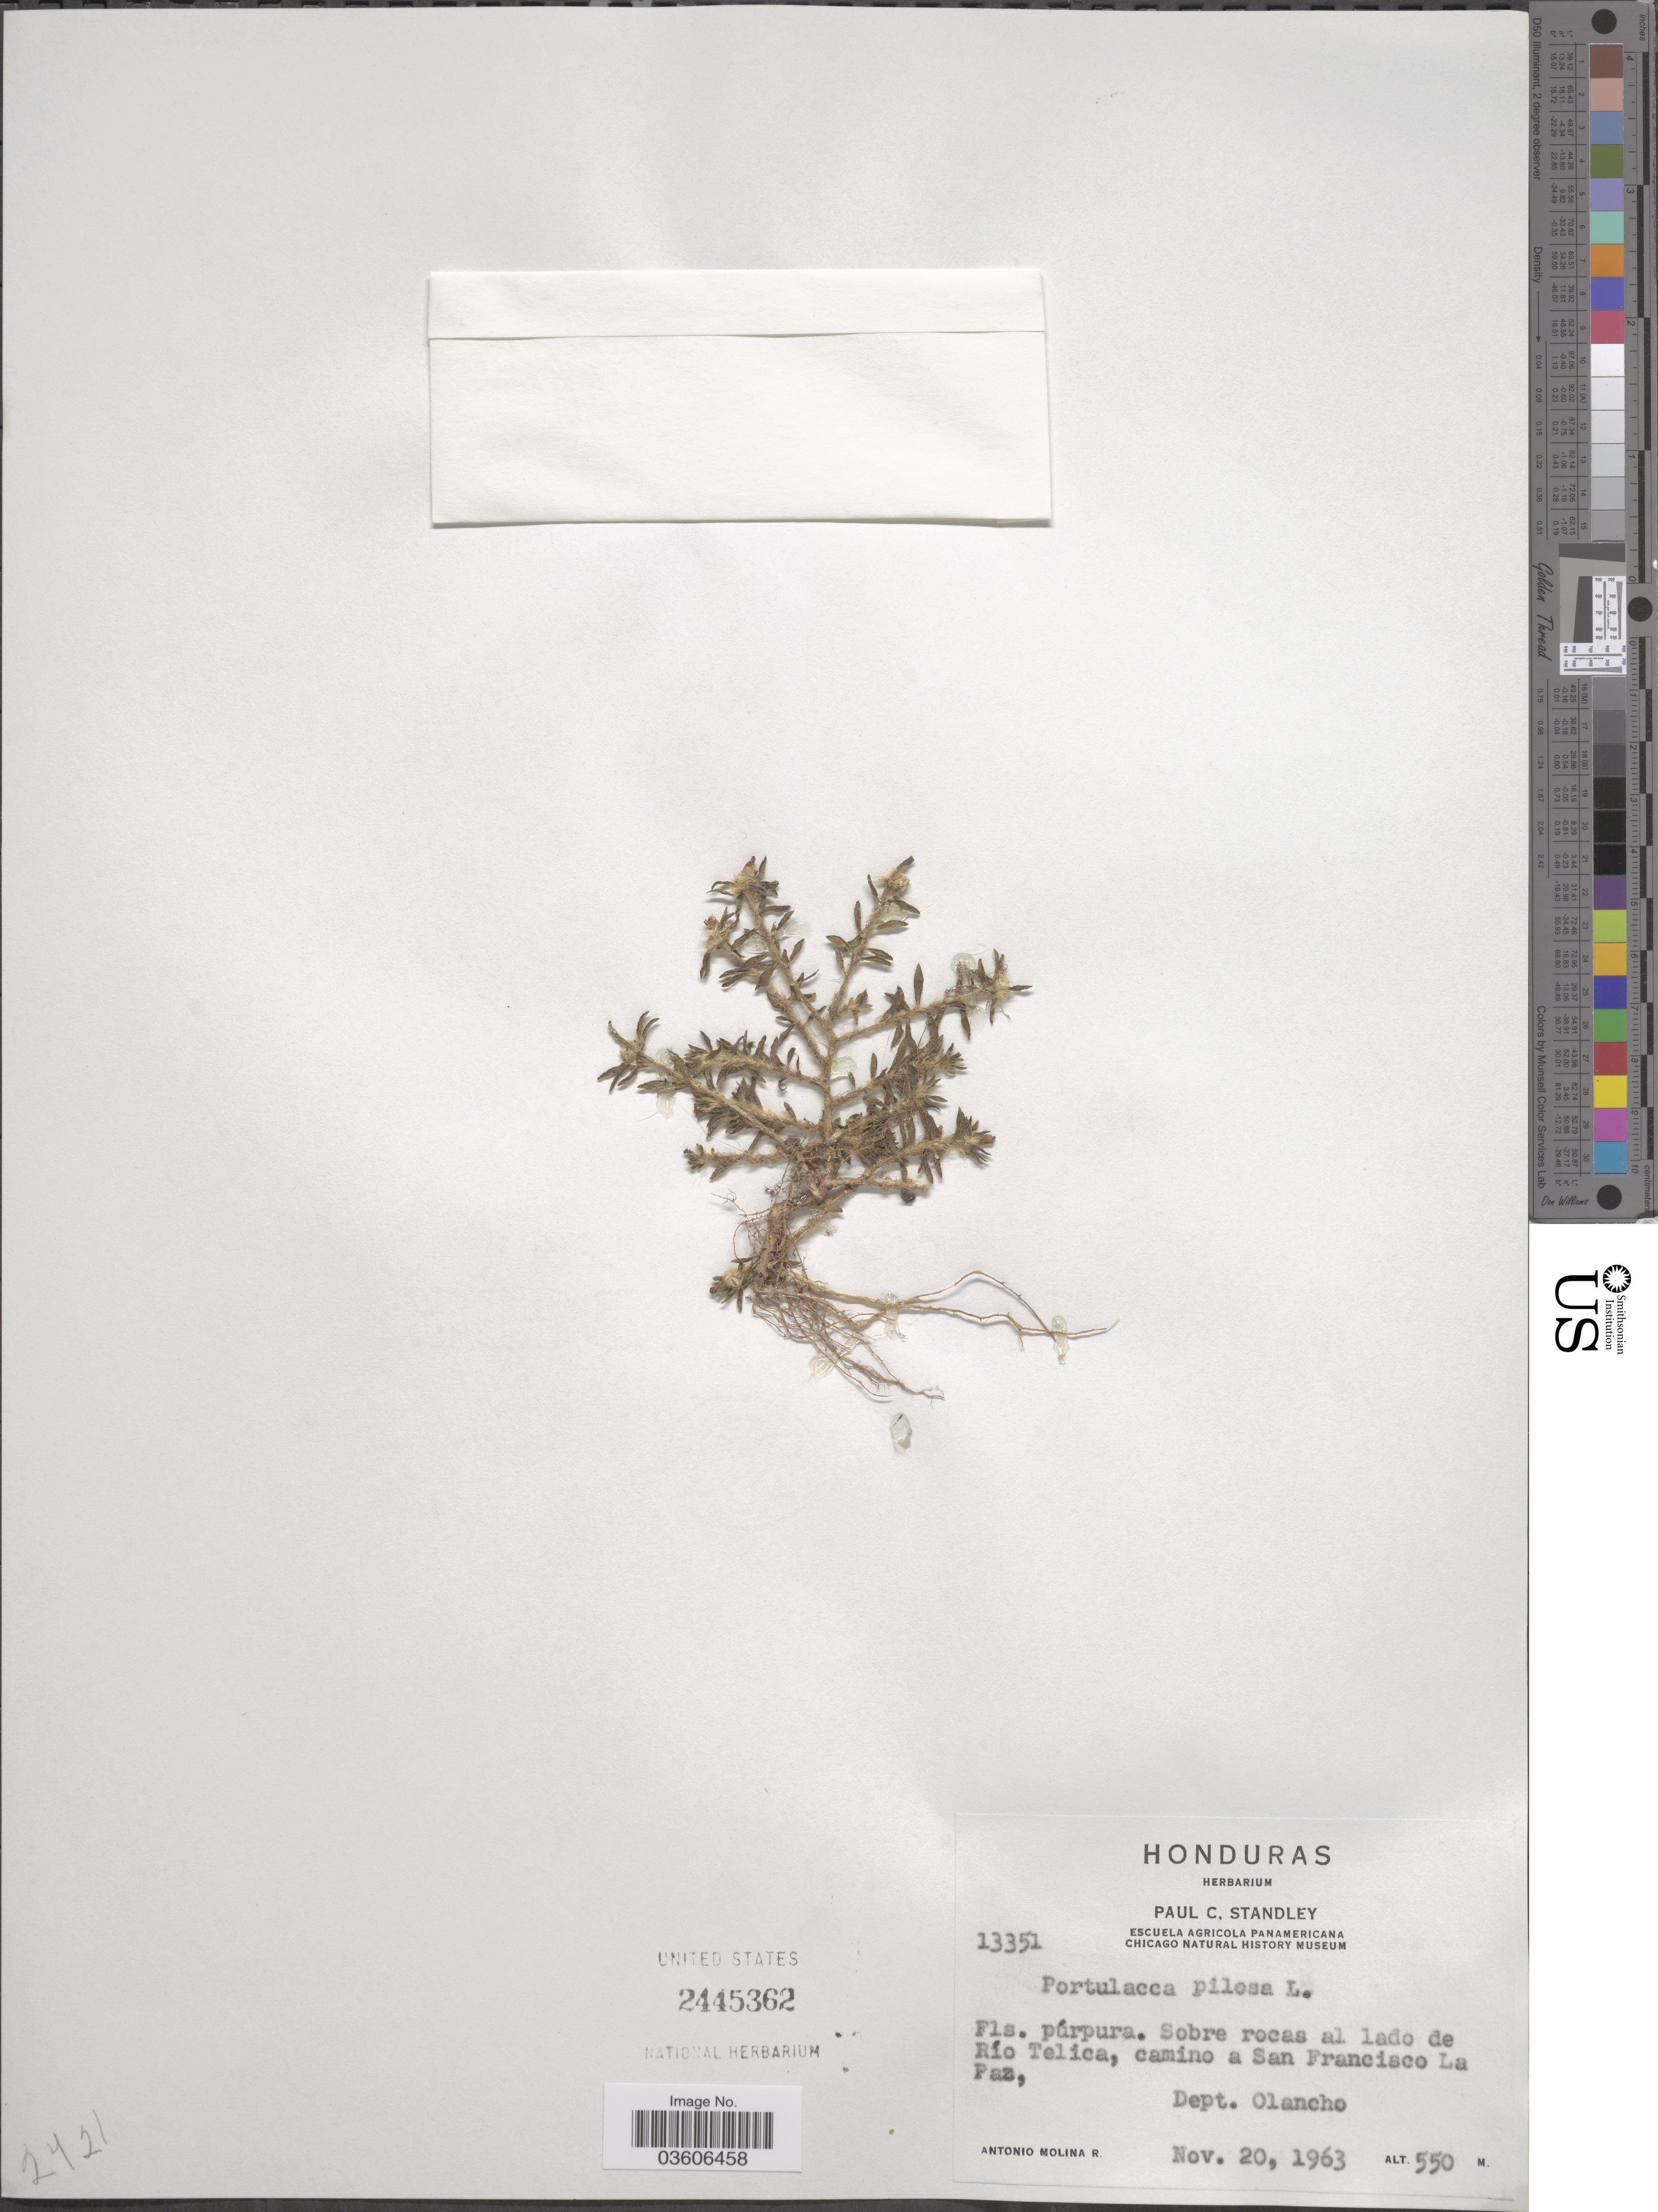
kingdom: Plantae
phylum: Tracheophyta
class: Magnoliopsida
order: Caryophyllales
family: Portulacaceae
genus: Portulaca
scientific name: Portulaca pilosa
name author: L.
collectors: A. Molina R.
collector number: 13351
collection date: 1963-11-20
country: Honduras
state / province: Olancho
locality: Sobre rocas al lado de Río Telica, camino a San Francisco La Paz, Dept. Olancho.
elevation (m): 550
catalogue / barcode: US 2445362